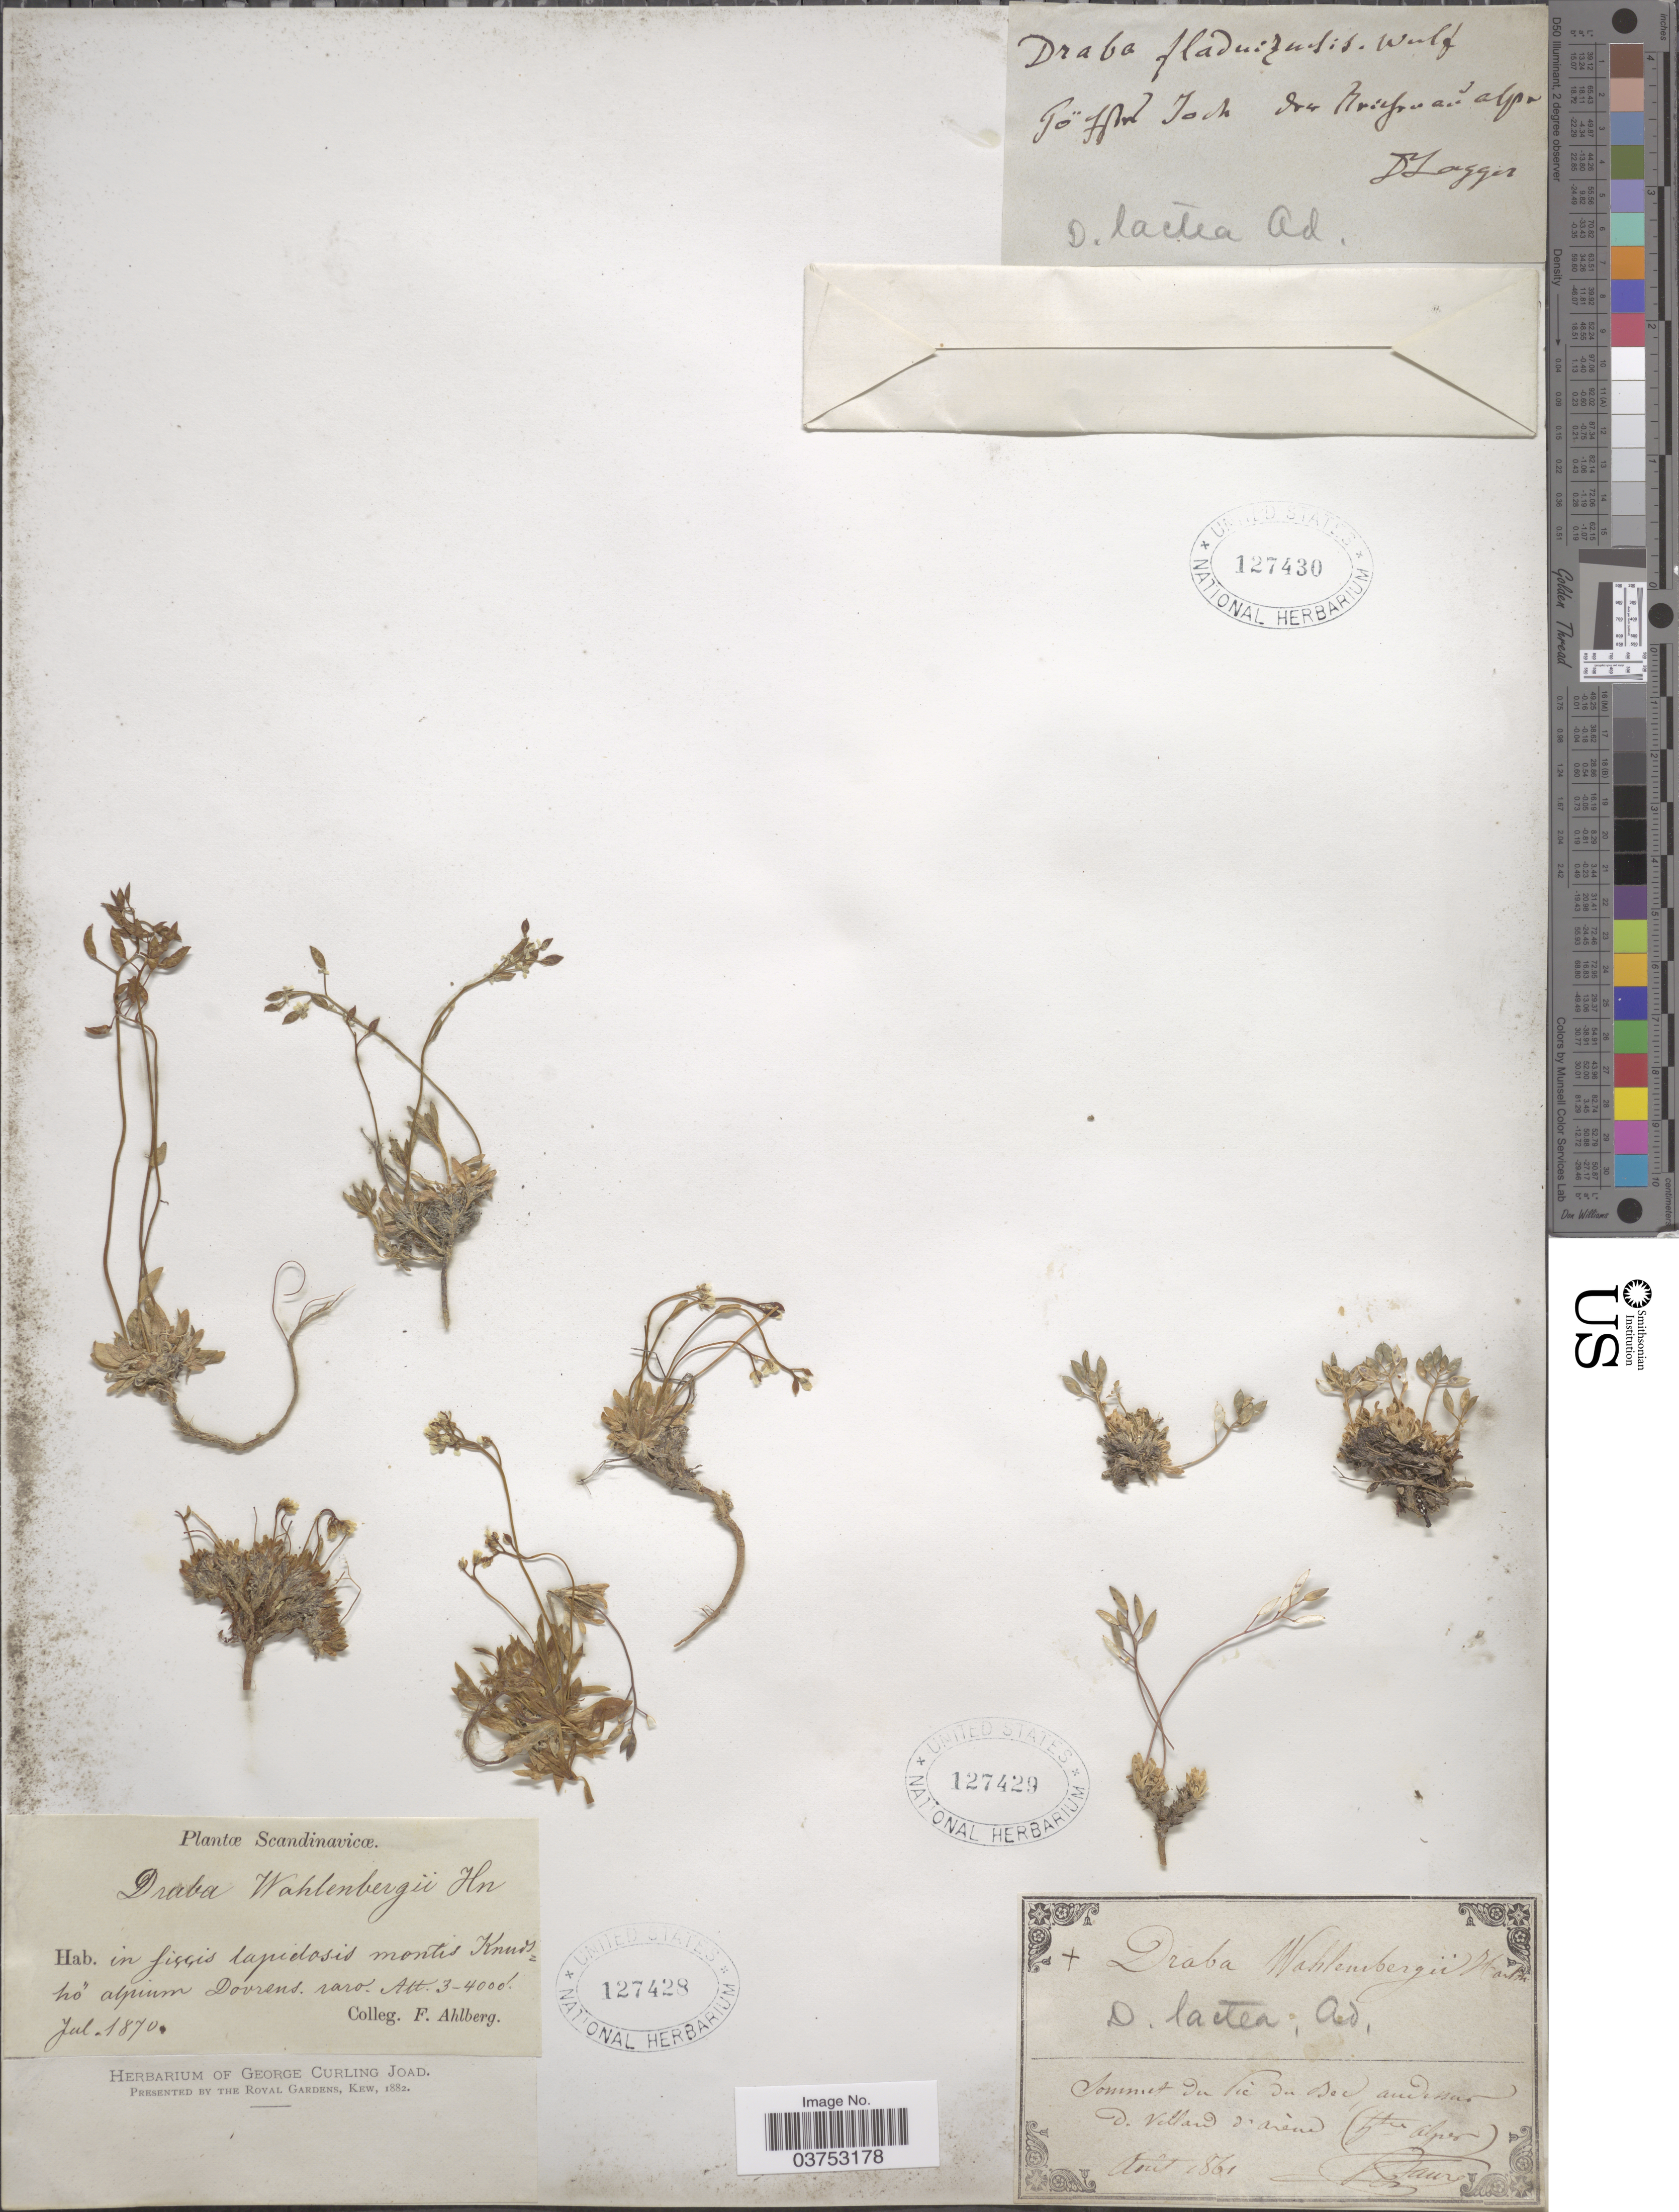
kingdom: Plantae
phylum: Tracheophyta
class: Magnoliopsida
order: Brassicales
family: Brassicaceae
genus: Draba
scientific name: Draba laevipes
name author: DC.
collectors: F. Ahlberg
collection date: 1870-07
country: Norway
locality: Scandinavicæ. In ficcis lapidosis montis Knudsho alpium Dovrens.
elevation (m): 914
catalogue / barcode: US 127428-2